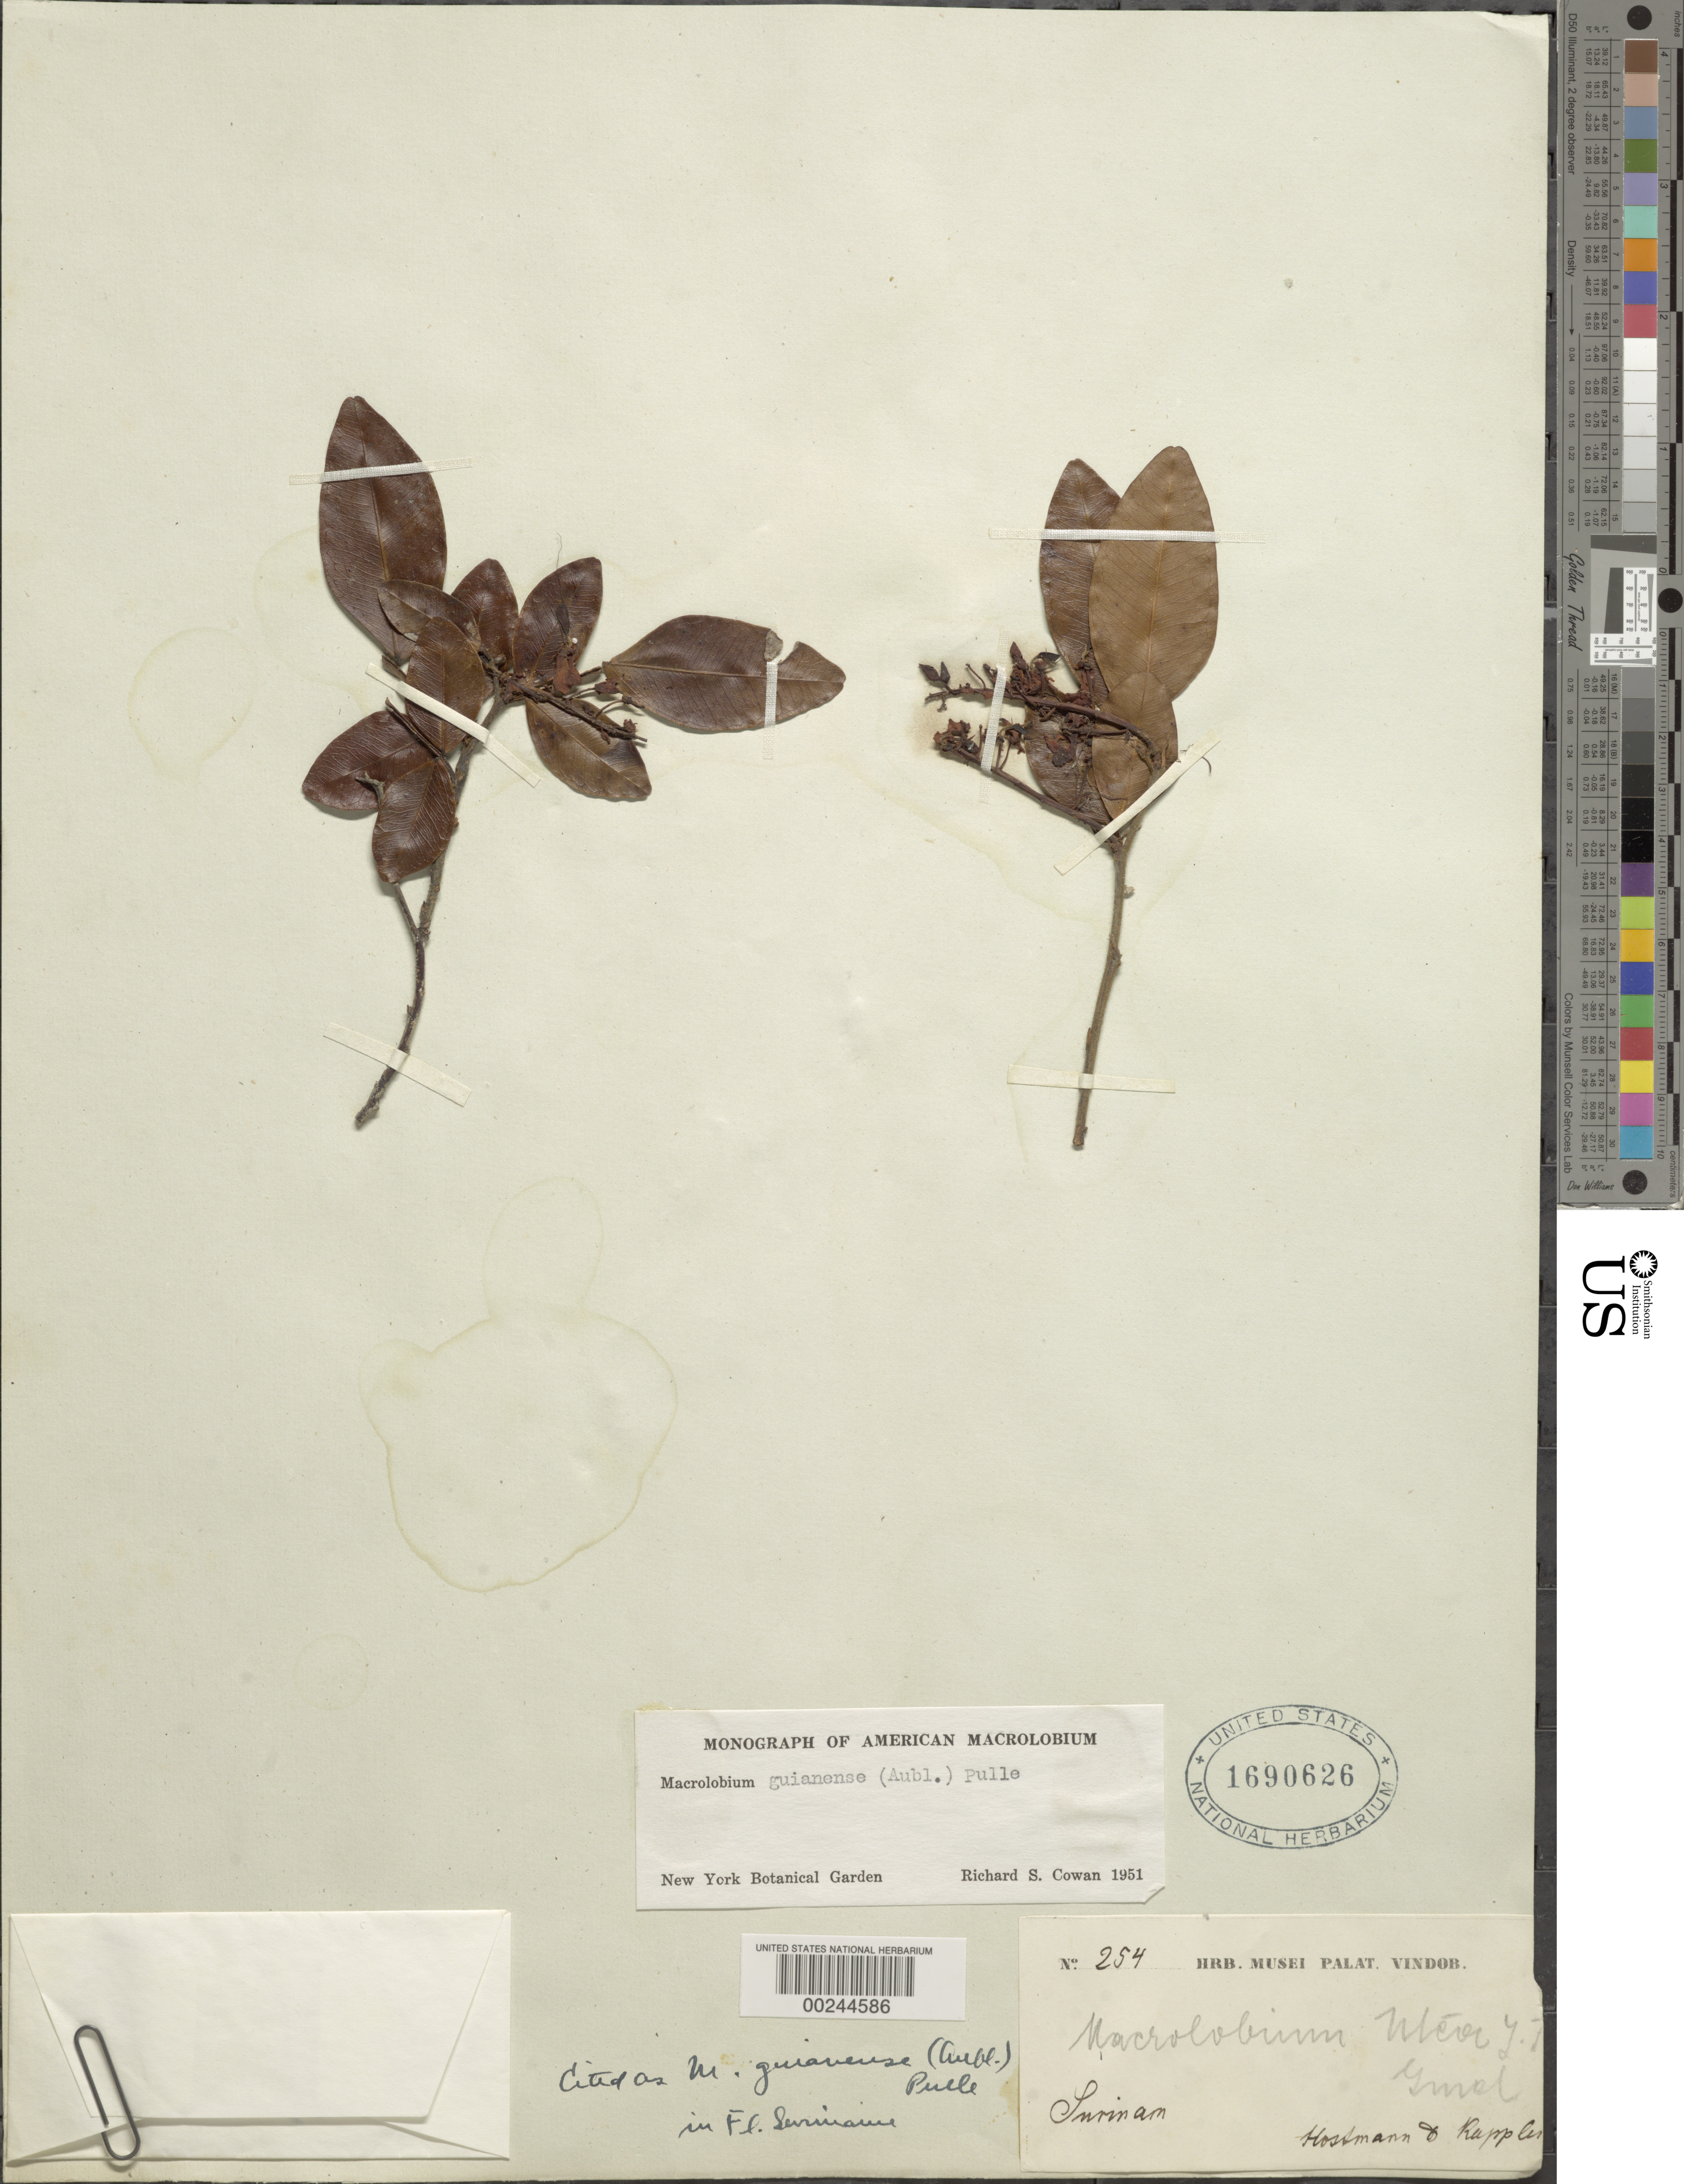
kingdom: Plantae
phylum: Tracheophyta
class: Magnoliopsida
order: Fabales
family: Fabaceae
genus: Macrolobium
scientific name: Macrolobium guianense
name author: (Aubl.) Pulle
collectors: F. Hostmann & A. Kappler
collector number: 254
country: Suriname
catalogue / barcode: US 1690626